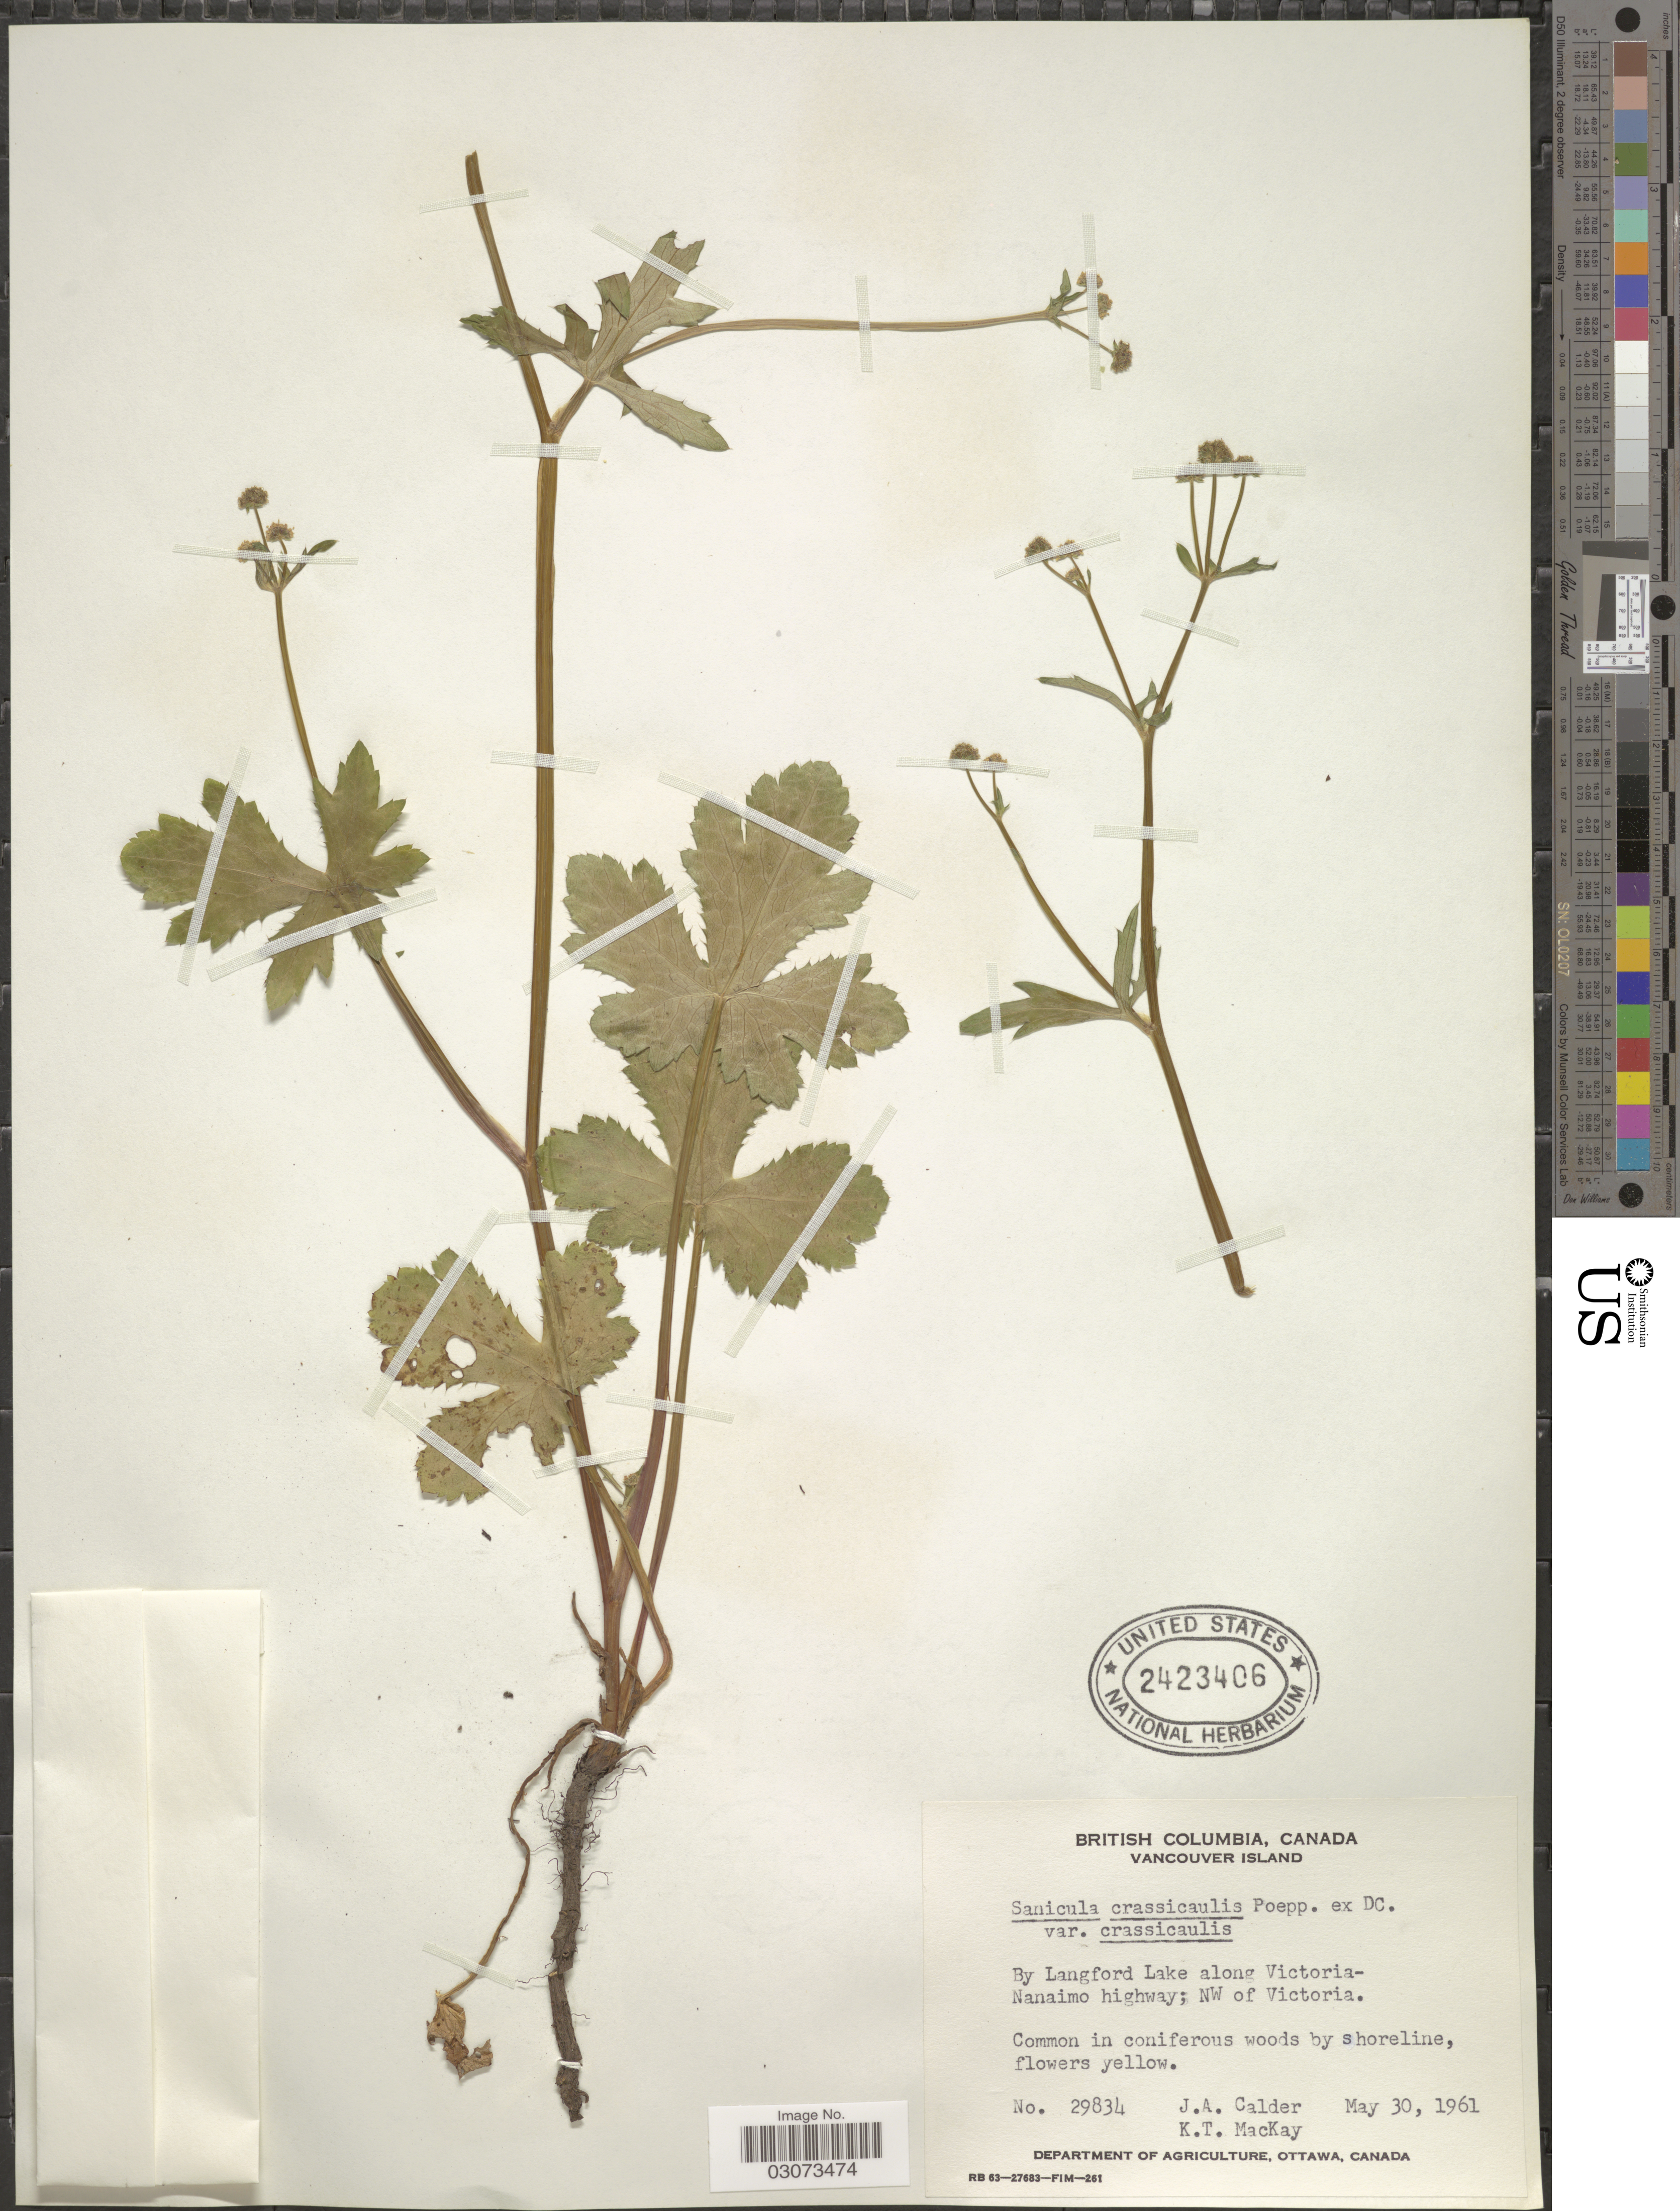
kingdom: Plantae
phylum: Tracheophyta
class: Magnoliopsida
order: Apiales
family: Apiaceae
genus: Sanicula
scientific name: Sanicula crassicaulis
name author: Poepp. ex DC.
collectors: J. A. Calder & K. T. Mackay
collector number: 29834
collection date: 1961-05-30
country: Canada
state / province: British Columbia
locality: Vancouver Island. By Langford Lake along Victoria-Nanaimo highway; NW of Victoria.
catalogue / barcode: US 2423406